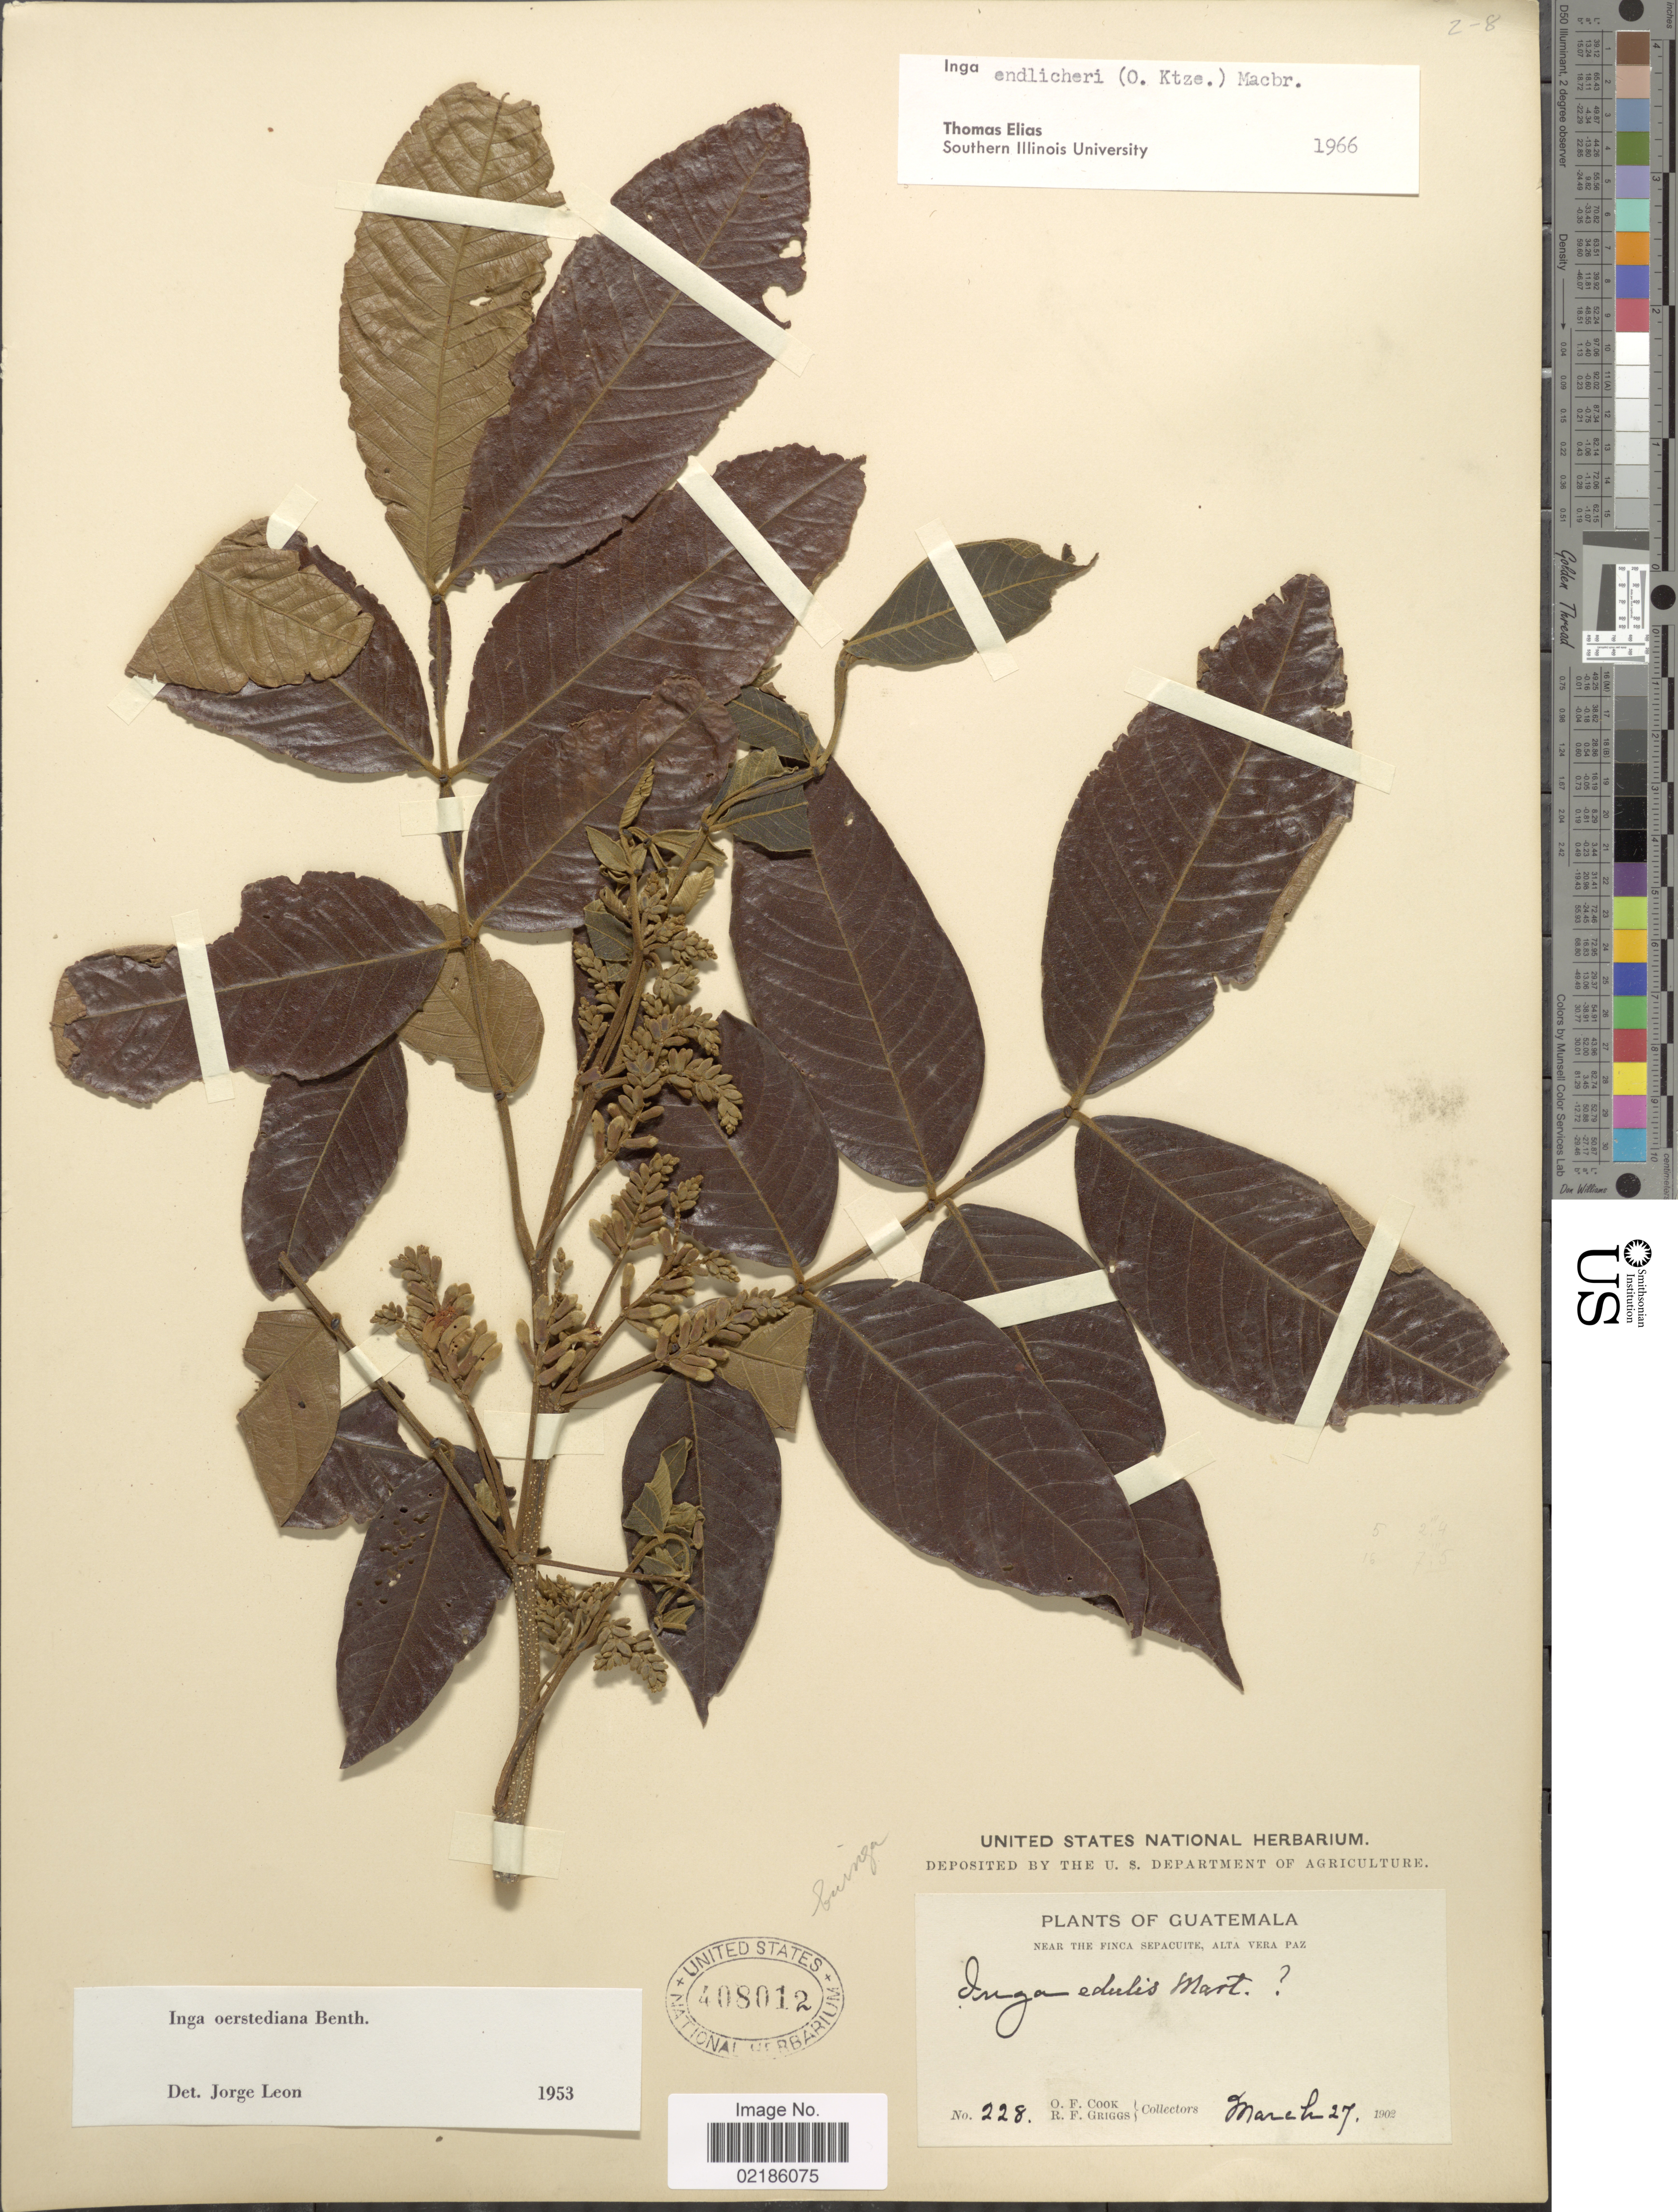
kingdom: Plantae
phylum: Tracheophyta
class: Magnoliopsida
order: Fabales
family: Fabaceae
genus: Inga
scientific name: Inga endlicheri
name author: (Kuntze) J.F. Macbr.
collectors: O. F. Cook & R. F. Griggs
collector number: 228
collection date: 1902-03-27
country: Guatemala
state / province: Alta Verapaz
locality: Near the Finca Sepacuite, Alta Vera Paz.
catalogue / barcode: US 408012